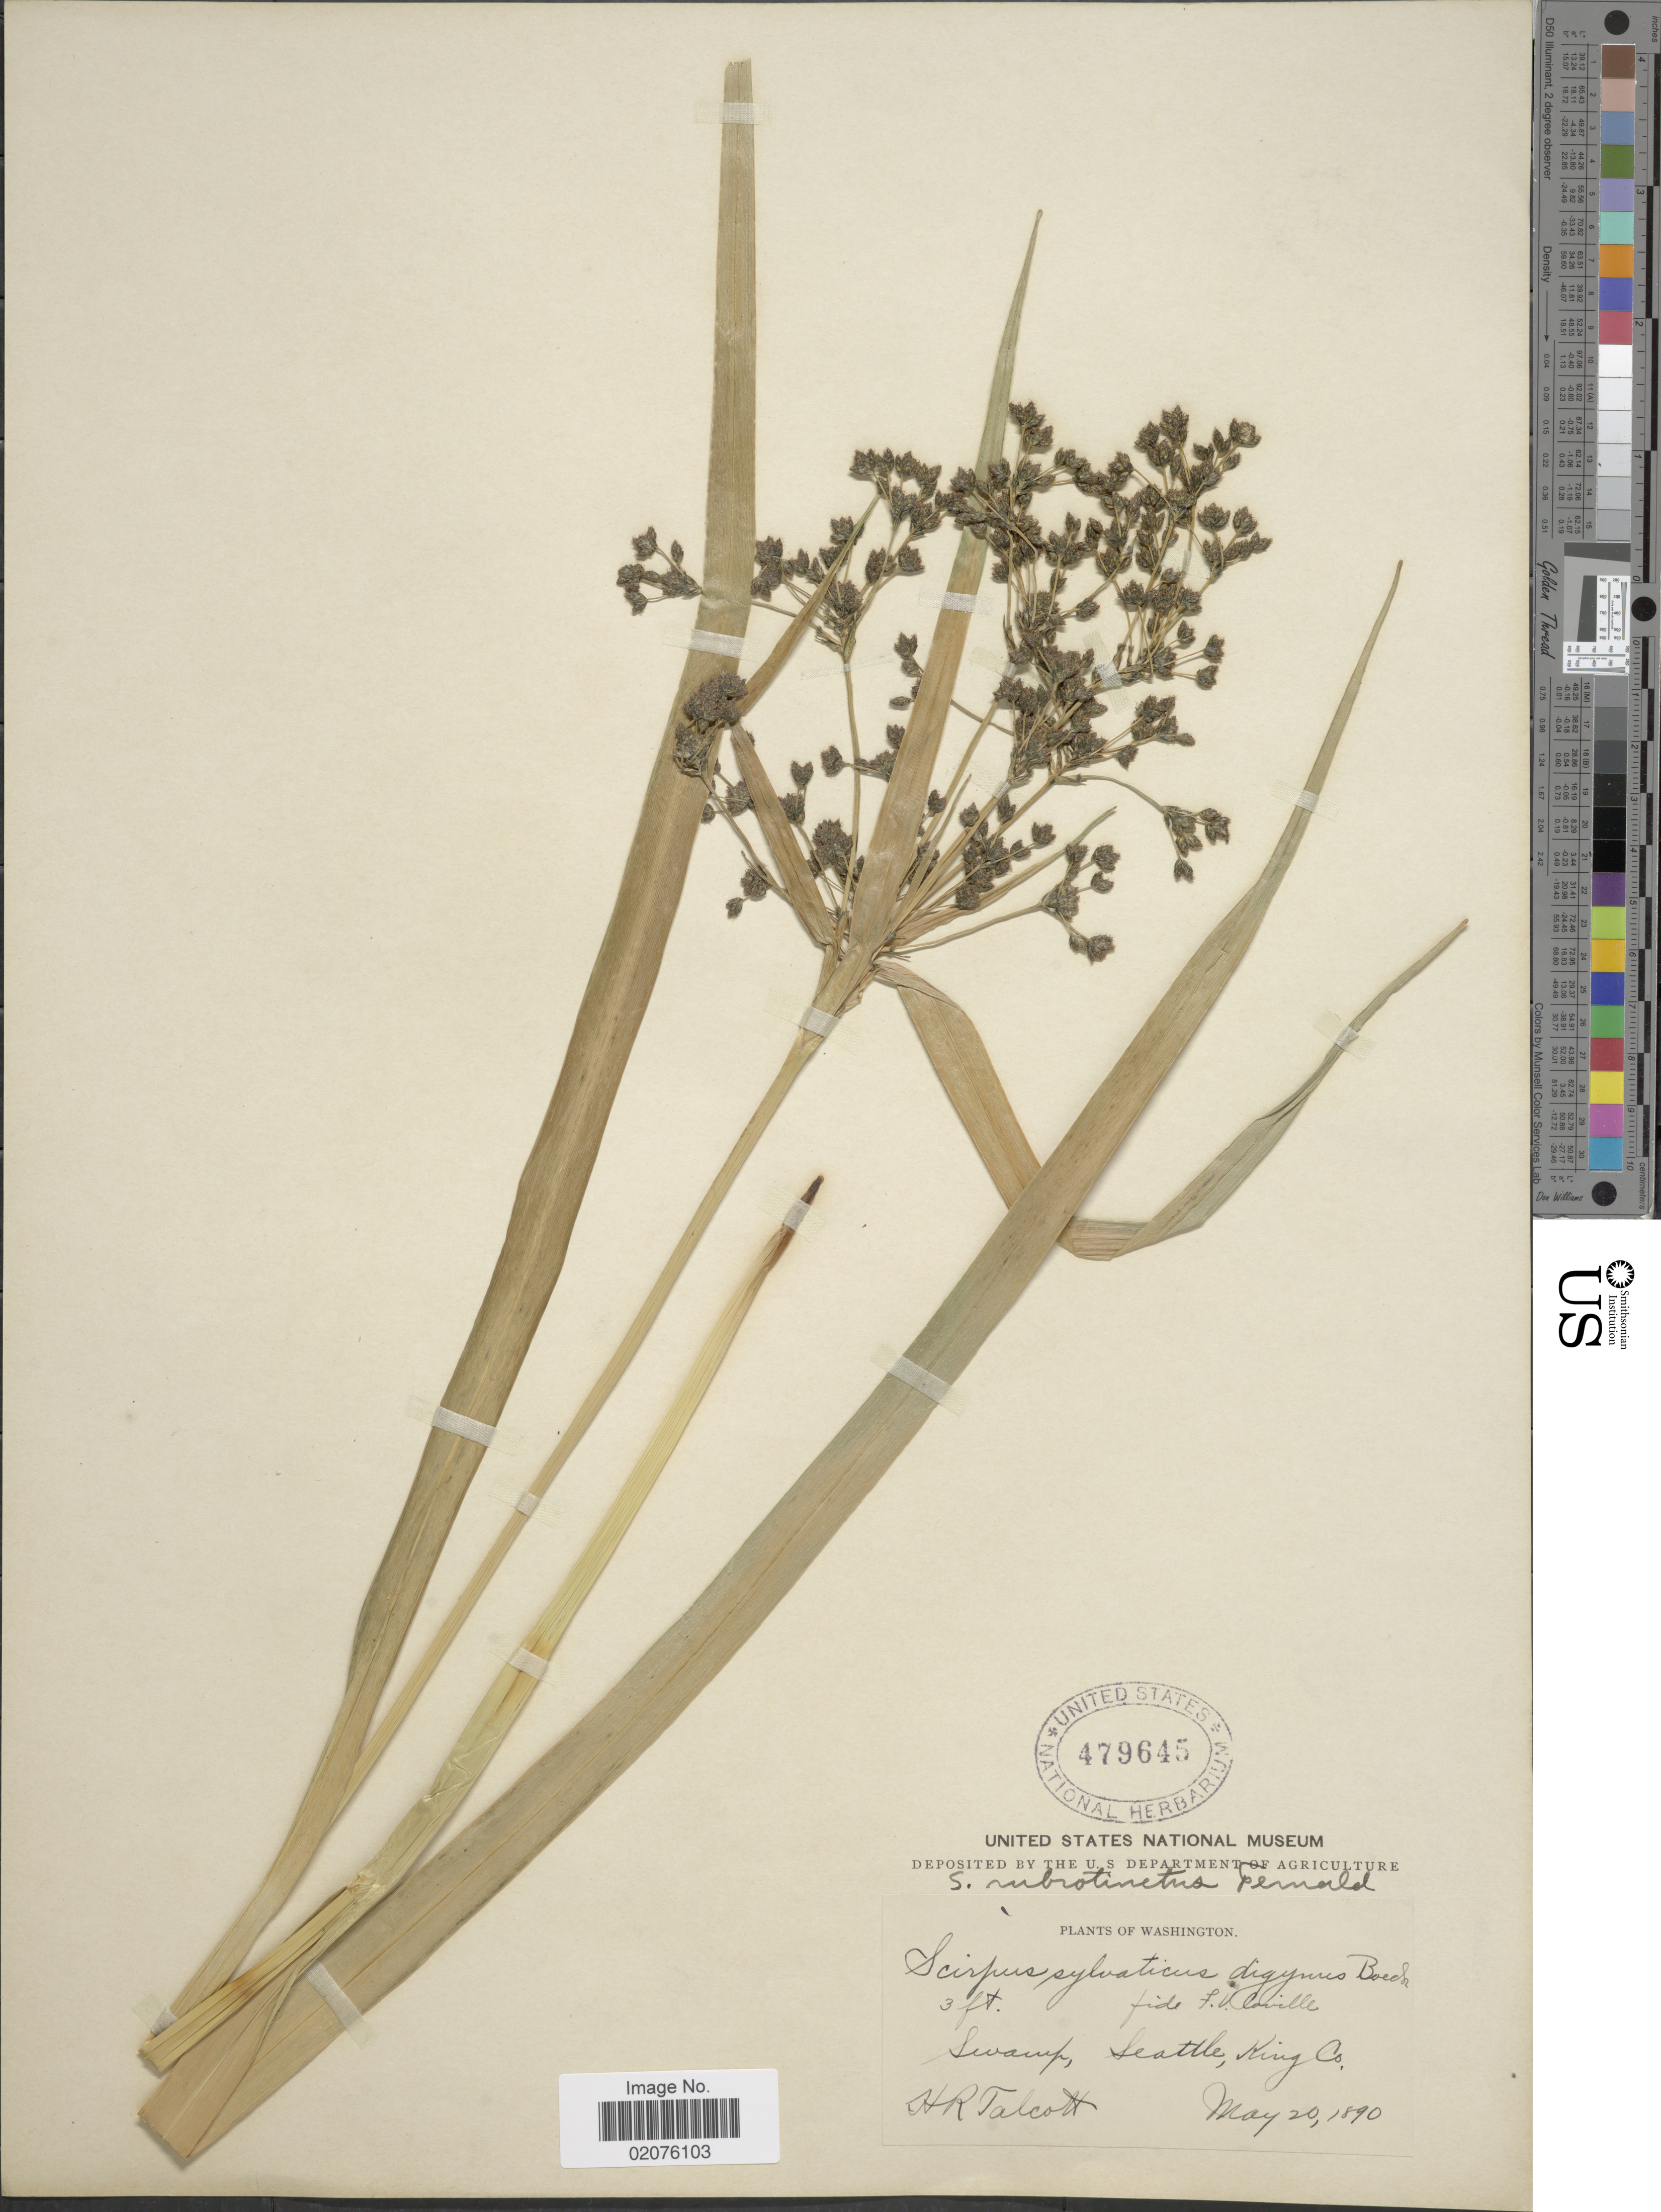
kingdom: Plantae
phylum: Tracheophyta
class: Liliopsida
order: Poales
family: Cyperaceae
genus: Scirpus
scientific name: Scirpus microcarpus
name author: J. Presl & C. Presl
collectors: H. Talcott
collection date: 1890-05-20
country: United States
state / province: Washington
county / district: King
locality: Seattle King Co.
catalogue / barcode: US 479645